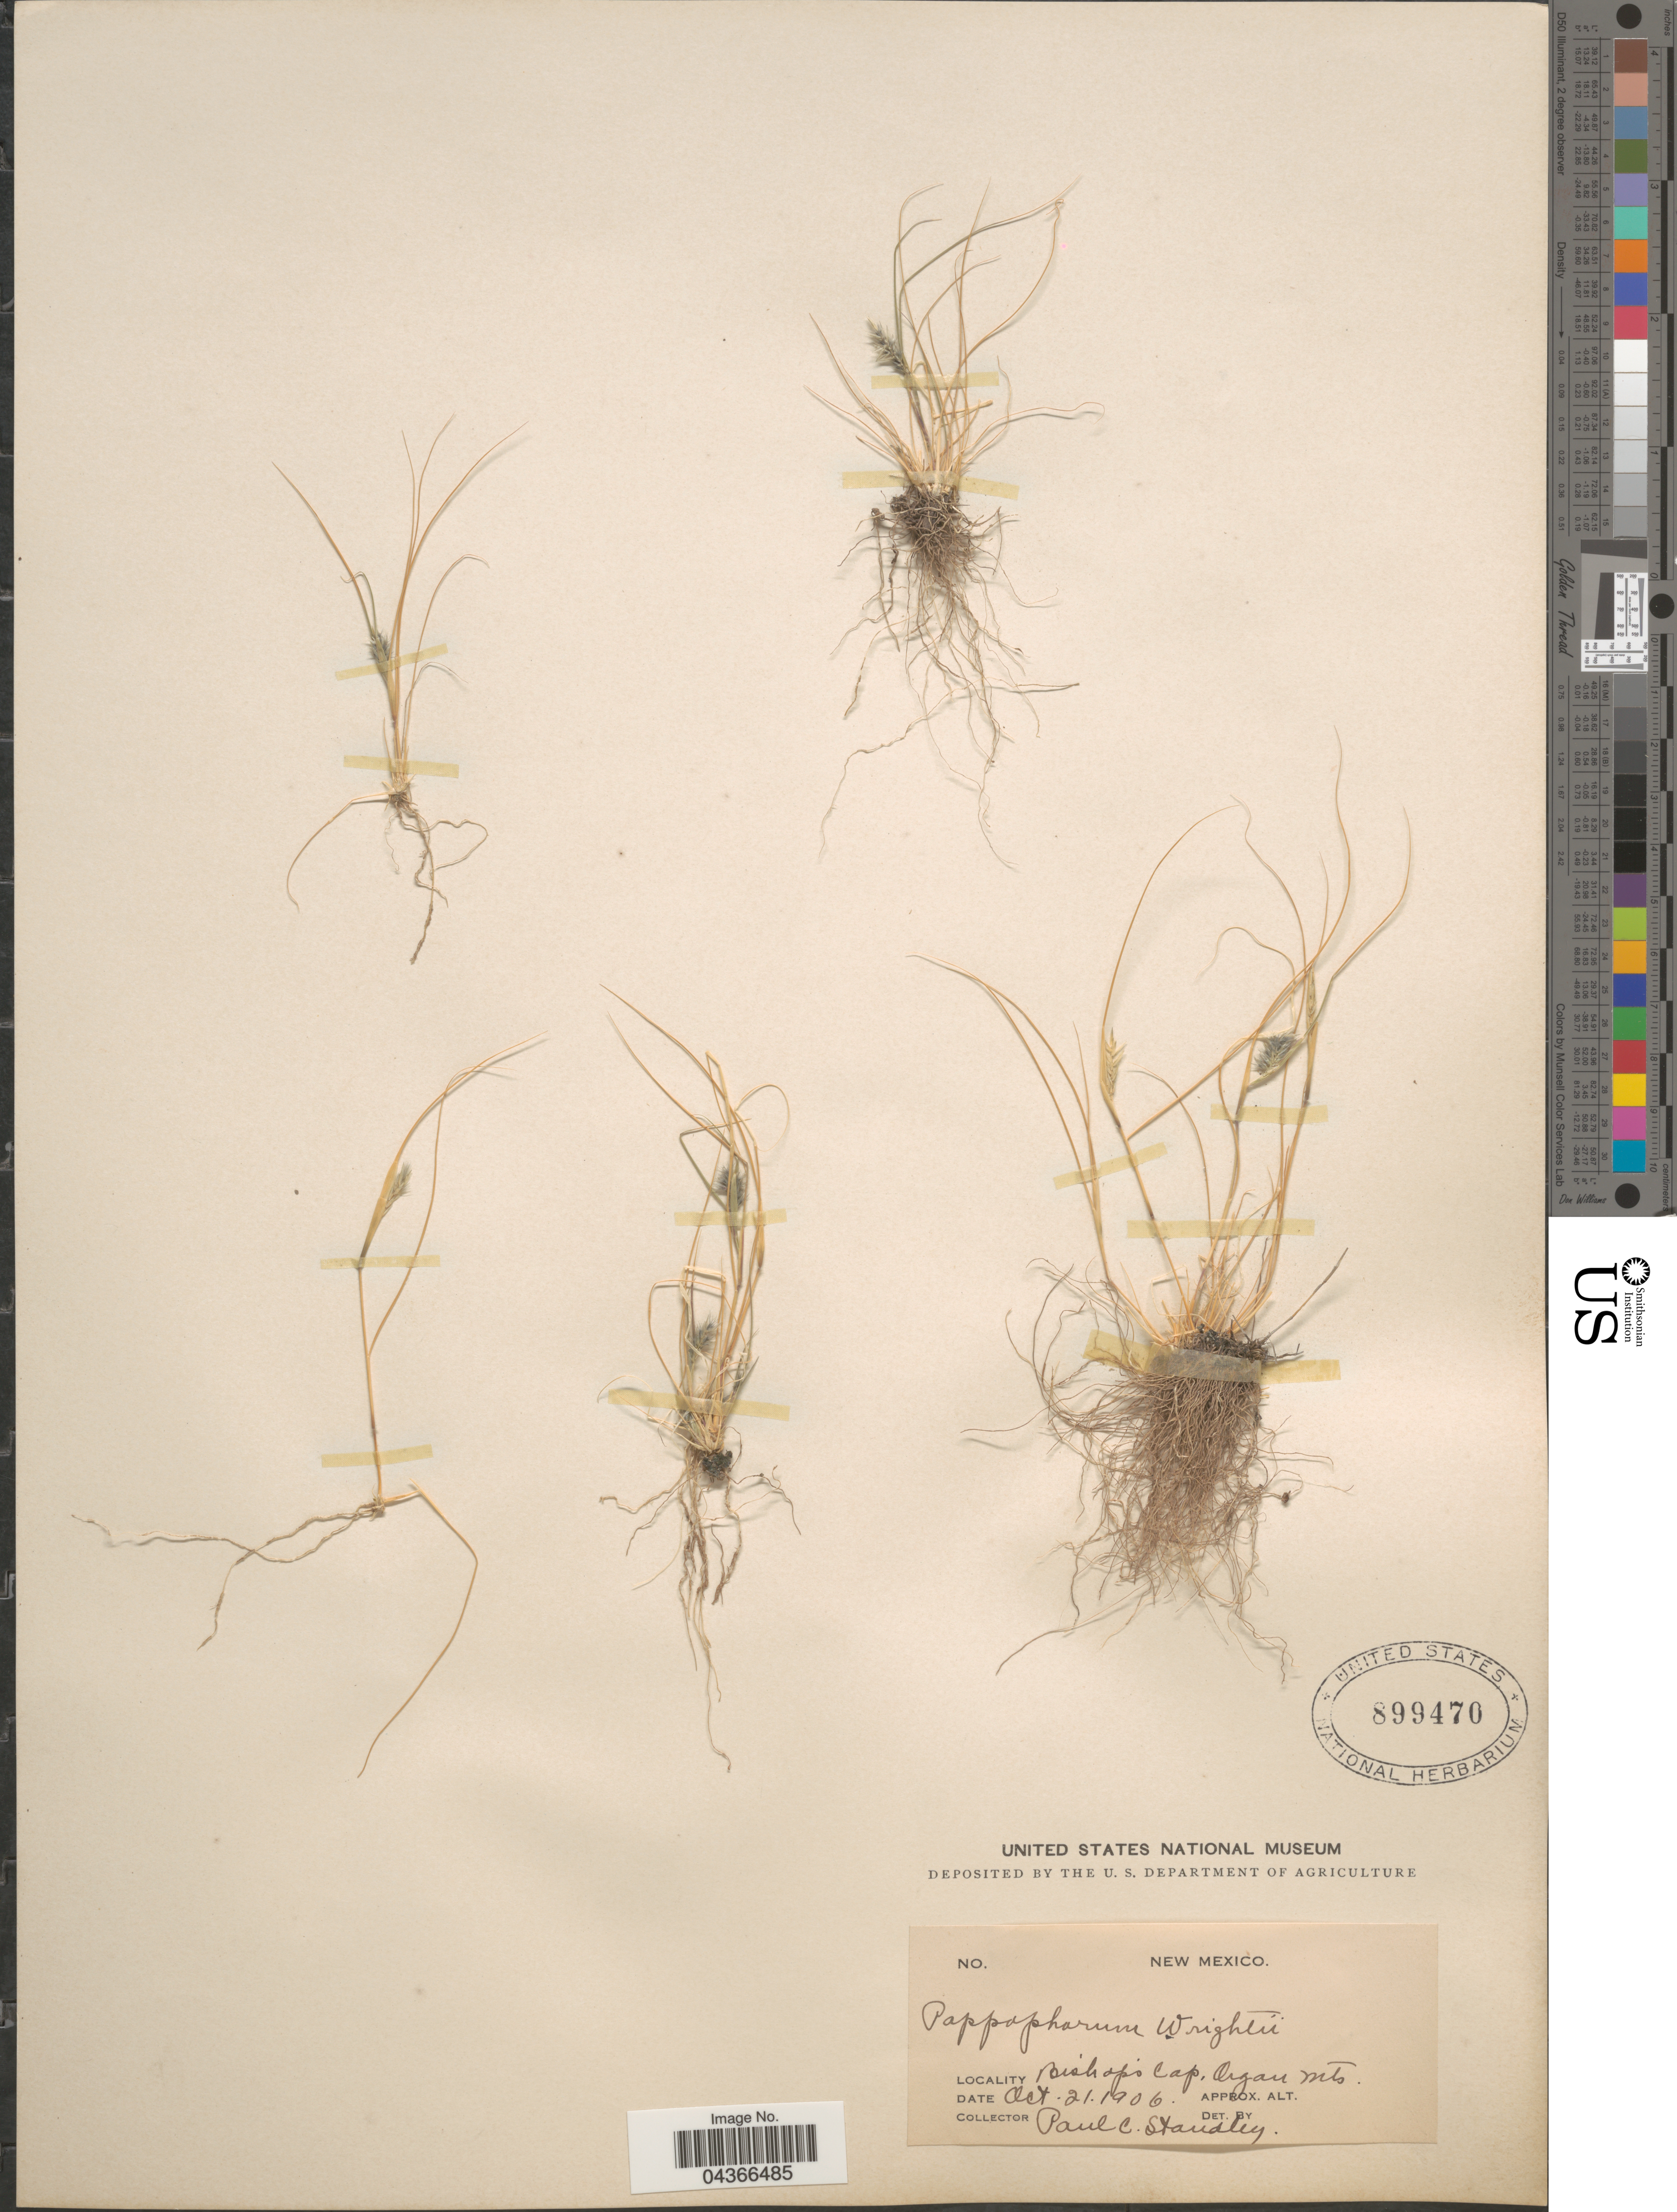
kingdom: Plantae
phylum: Tracheophyta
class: Liliopsida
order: Poales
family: Poaceae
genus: Enneapogon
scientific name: Enneapogon desvauxii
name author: P. Beauv.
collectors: P. C. Standley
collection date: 1906-10-21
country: United States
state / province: New Mexico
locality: Bishop's Cap, Organ Mts.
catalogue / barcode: US 899470